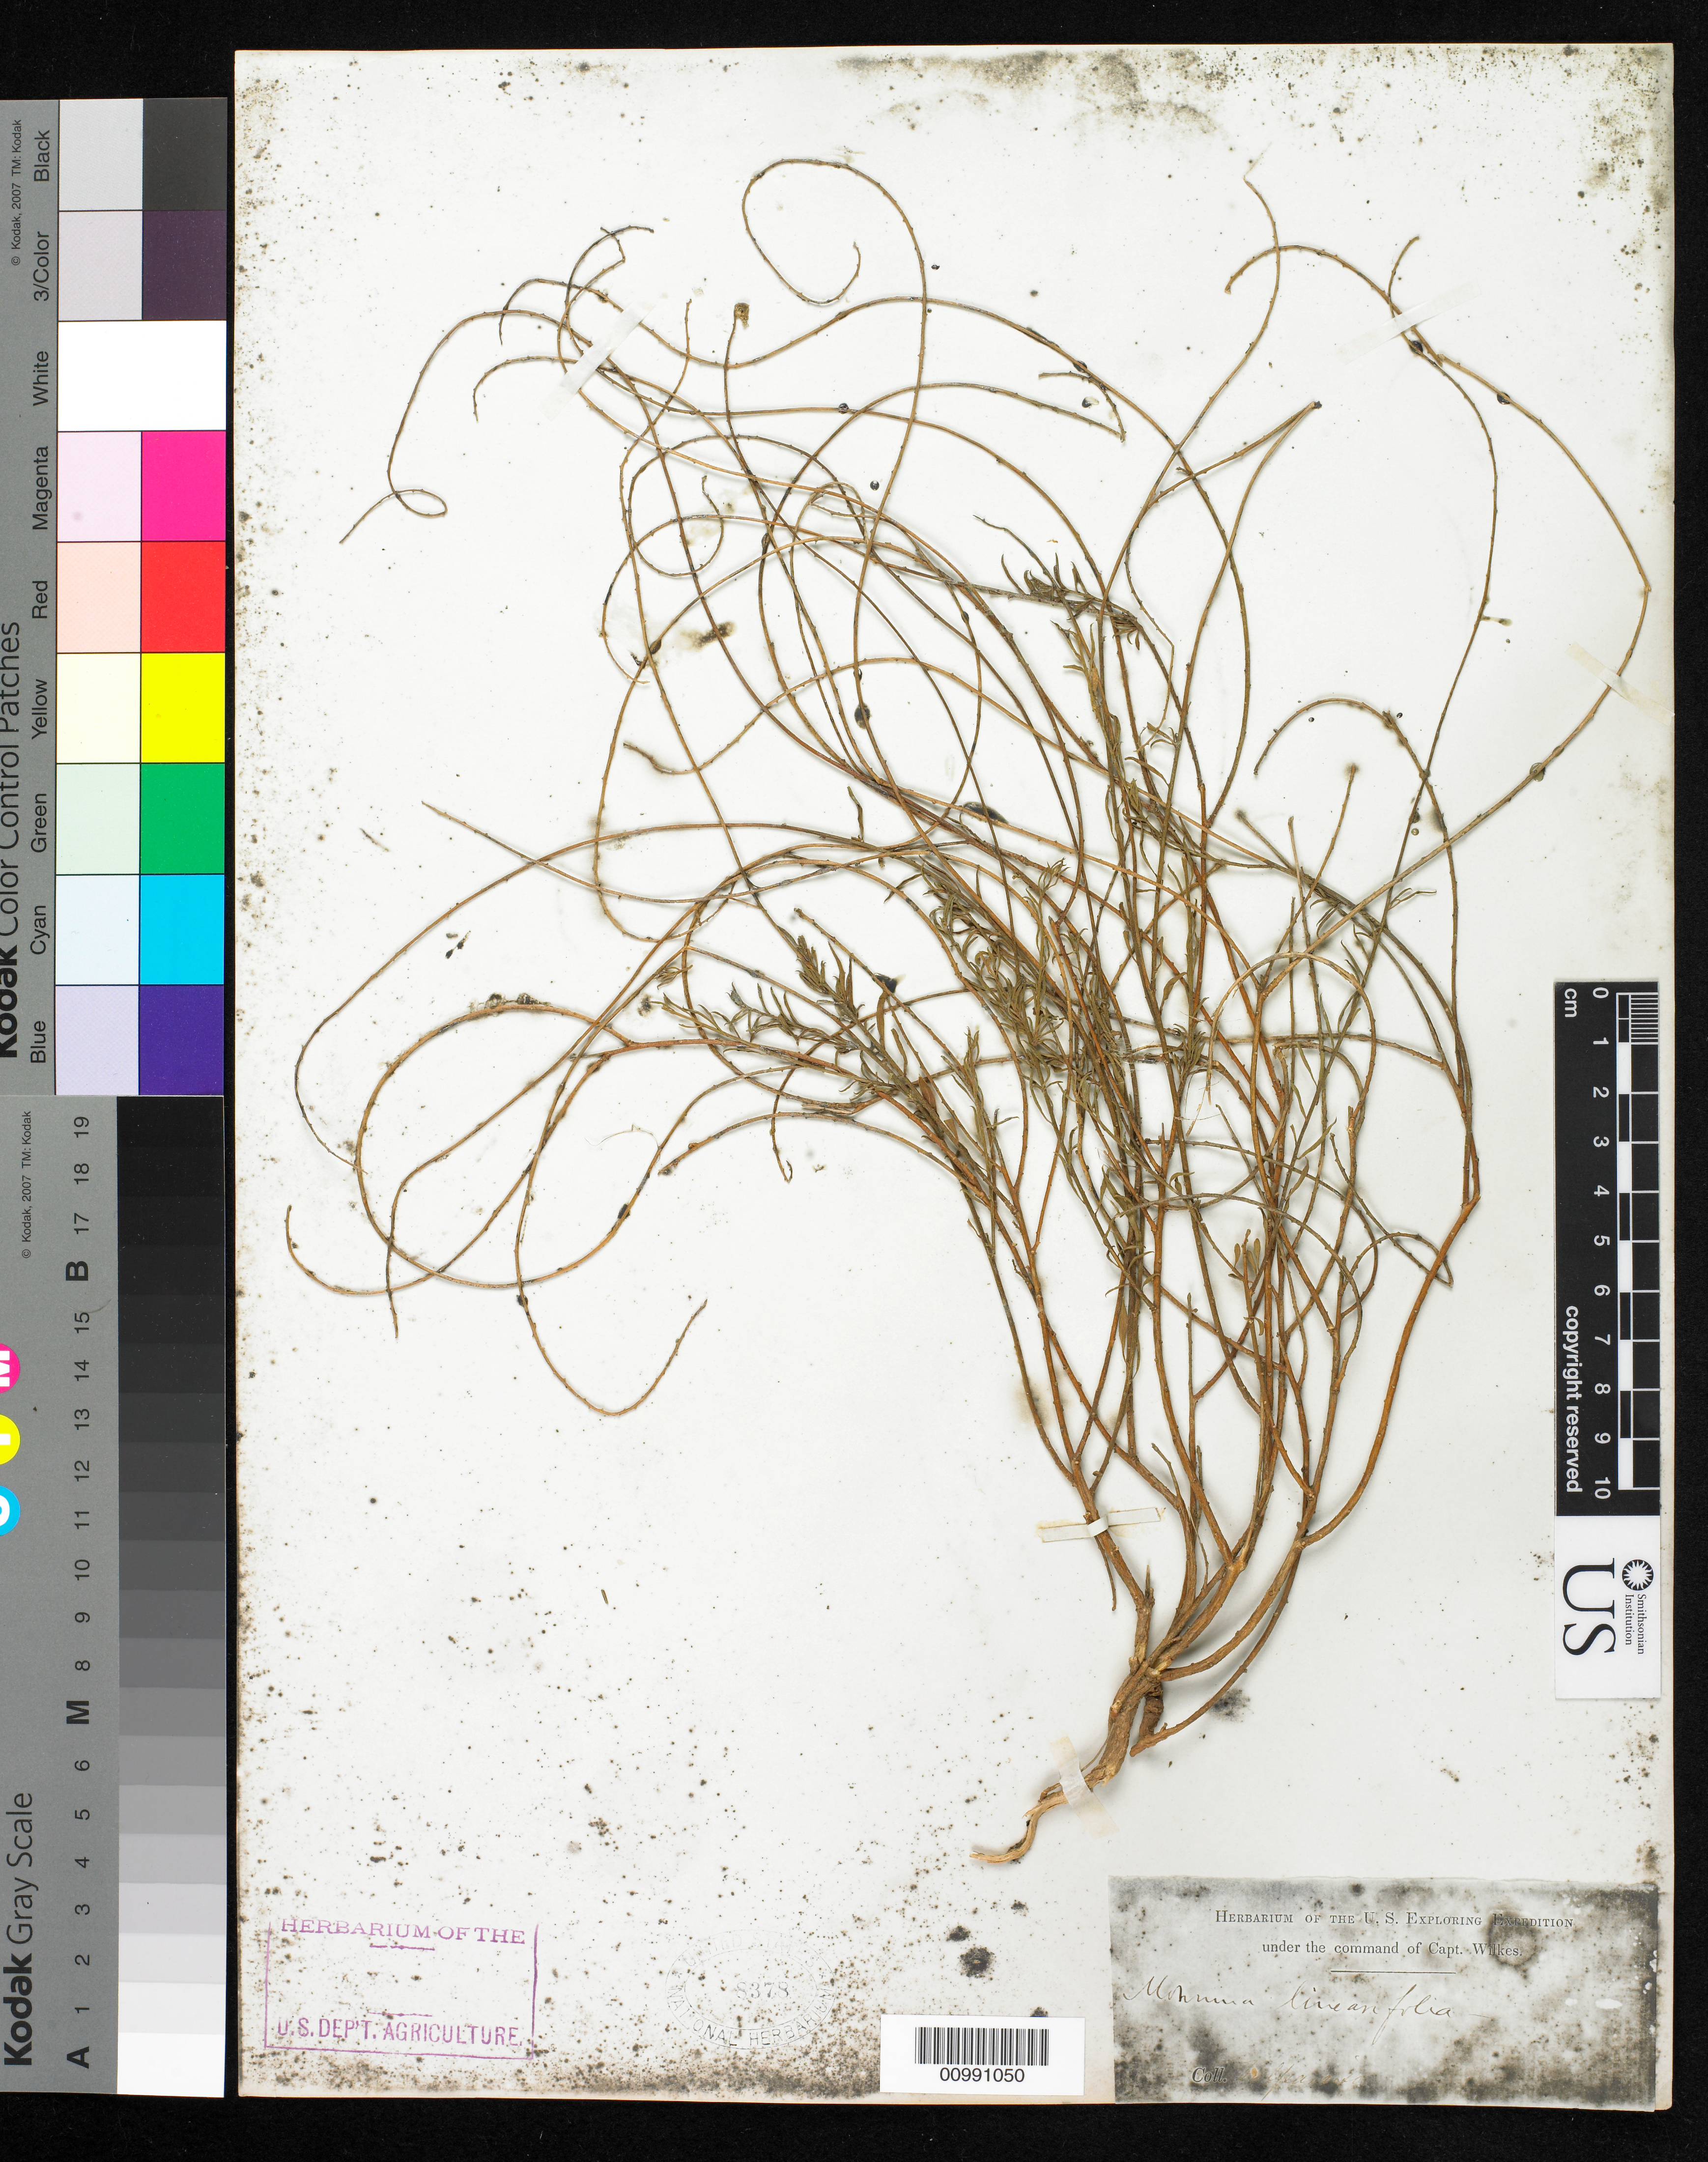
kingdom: Plantae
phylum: Tracheophyta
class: Magnoliopsida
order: Fabales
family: Polygalaceae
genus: Monnina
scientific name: Monnina linearifolia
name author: Ruiz & Pav.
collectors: Wilkes Explor. Exped.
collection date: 1838/1842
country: Chile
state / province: Valparaíso (V)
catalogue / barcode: US 8378